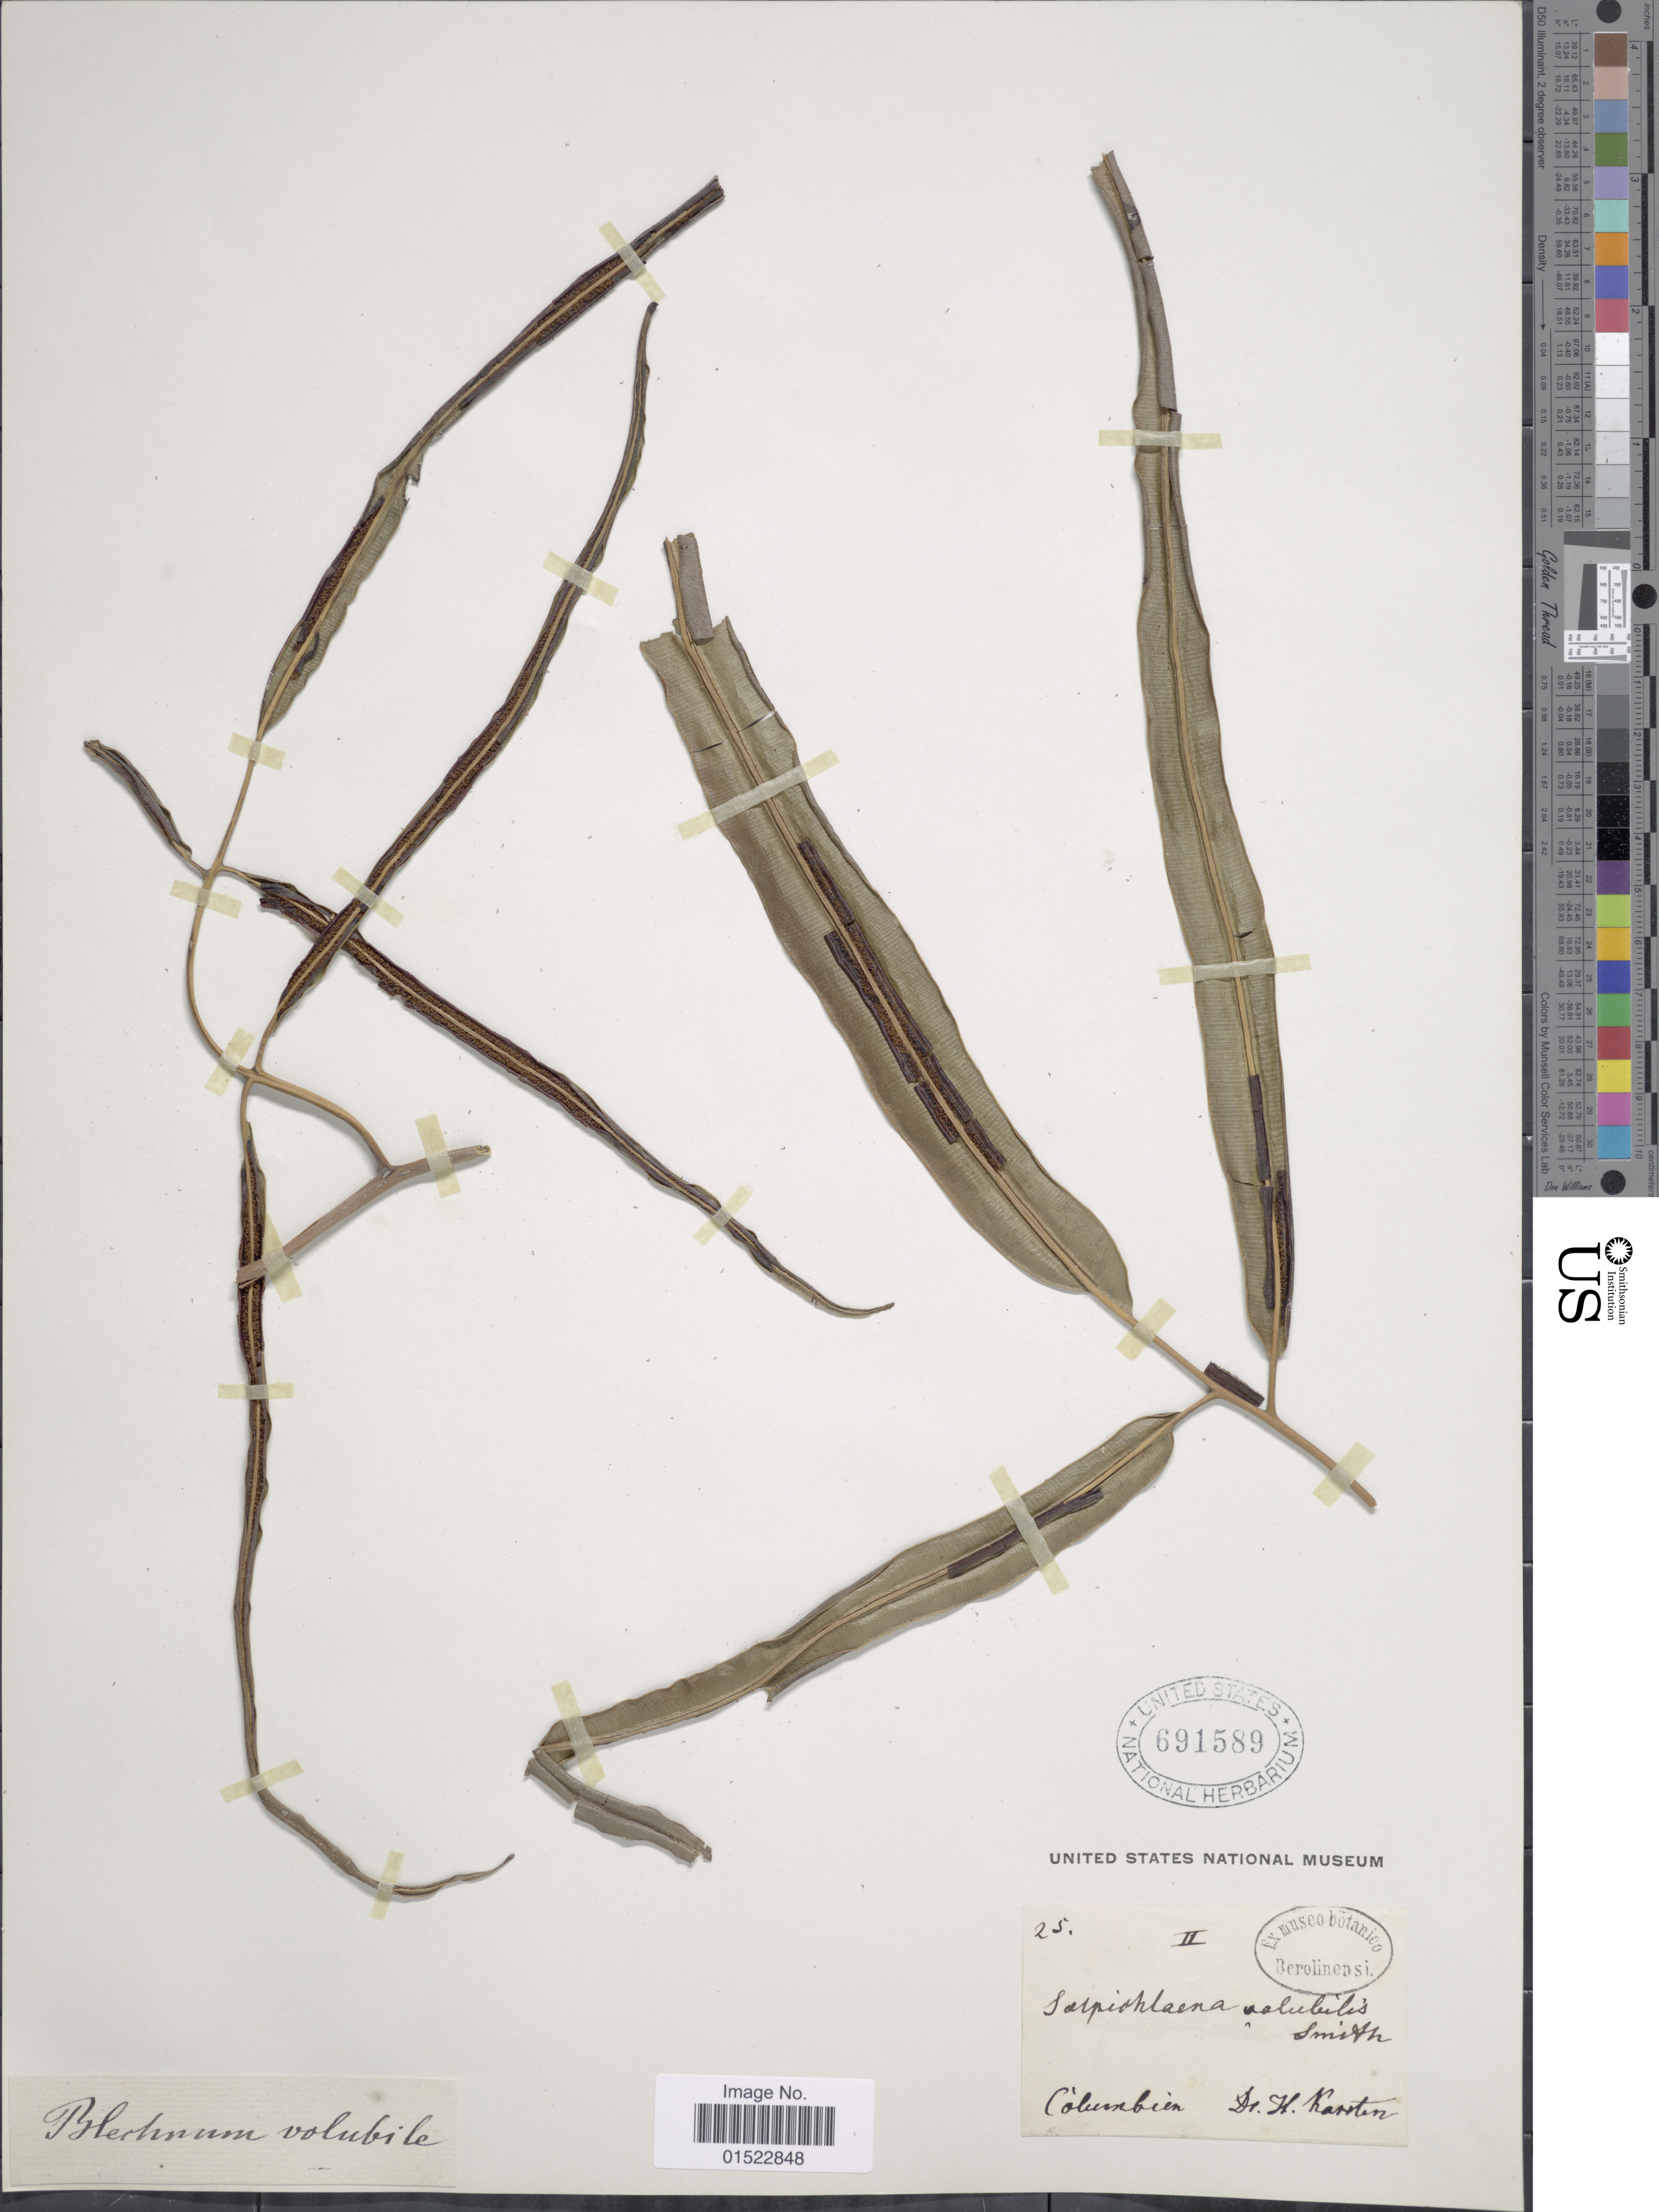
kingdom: Plantae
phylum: Tracheophyta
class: Polypodiopsida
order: Polypodiales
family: Blechnaceae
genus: Salpichlaena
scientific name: Salpichlaena volubilis subsp. volubilis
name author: (Kaulf.) J. Sm.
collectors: H. Karsten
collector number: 25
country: Colombia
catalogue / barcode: US 691589